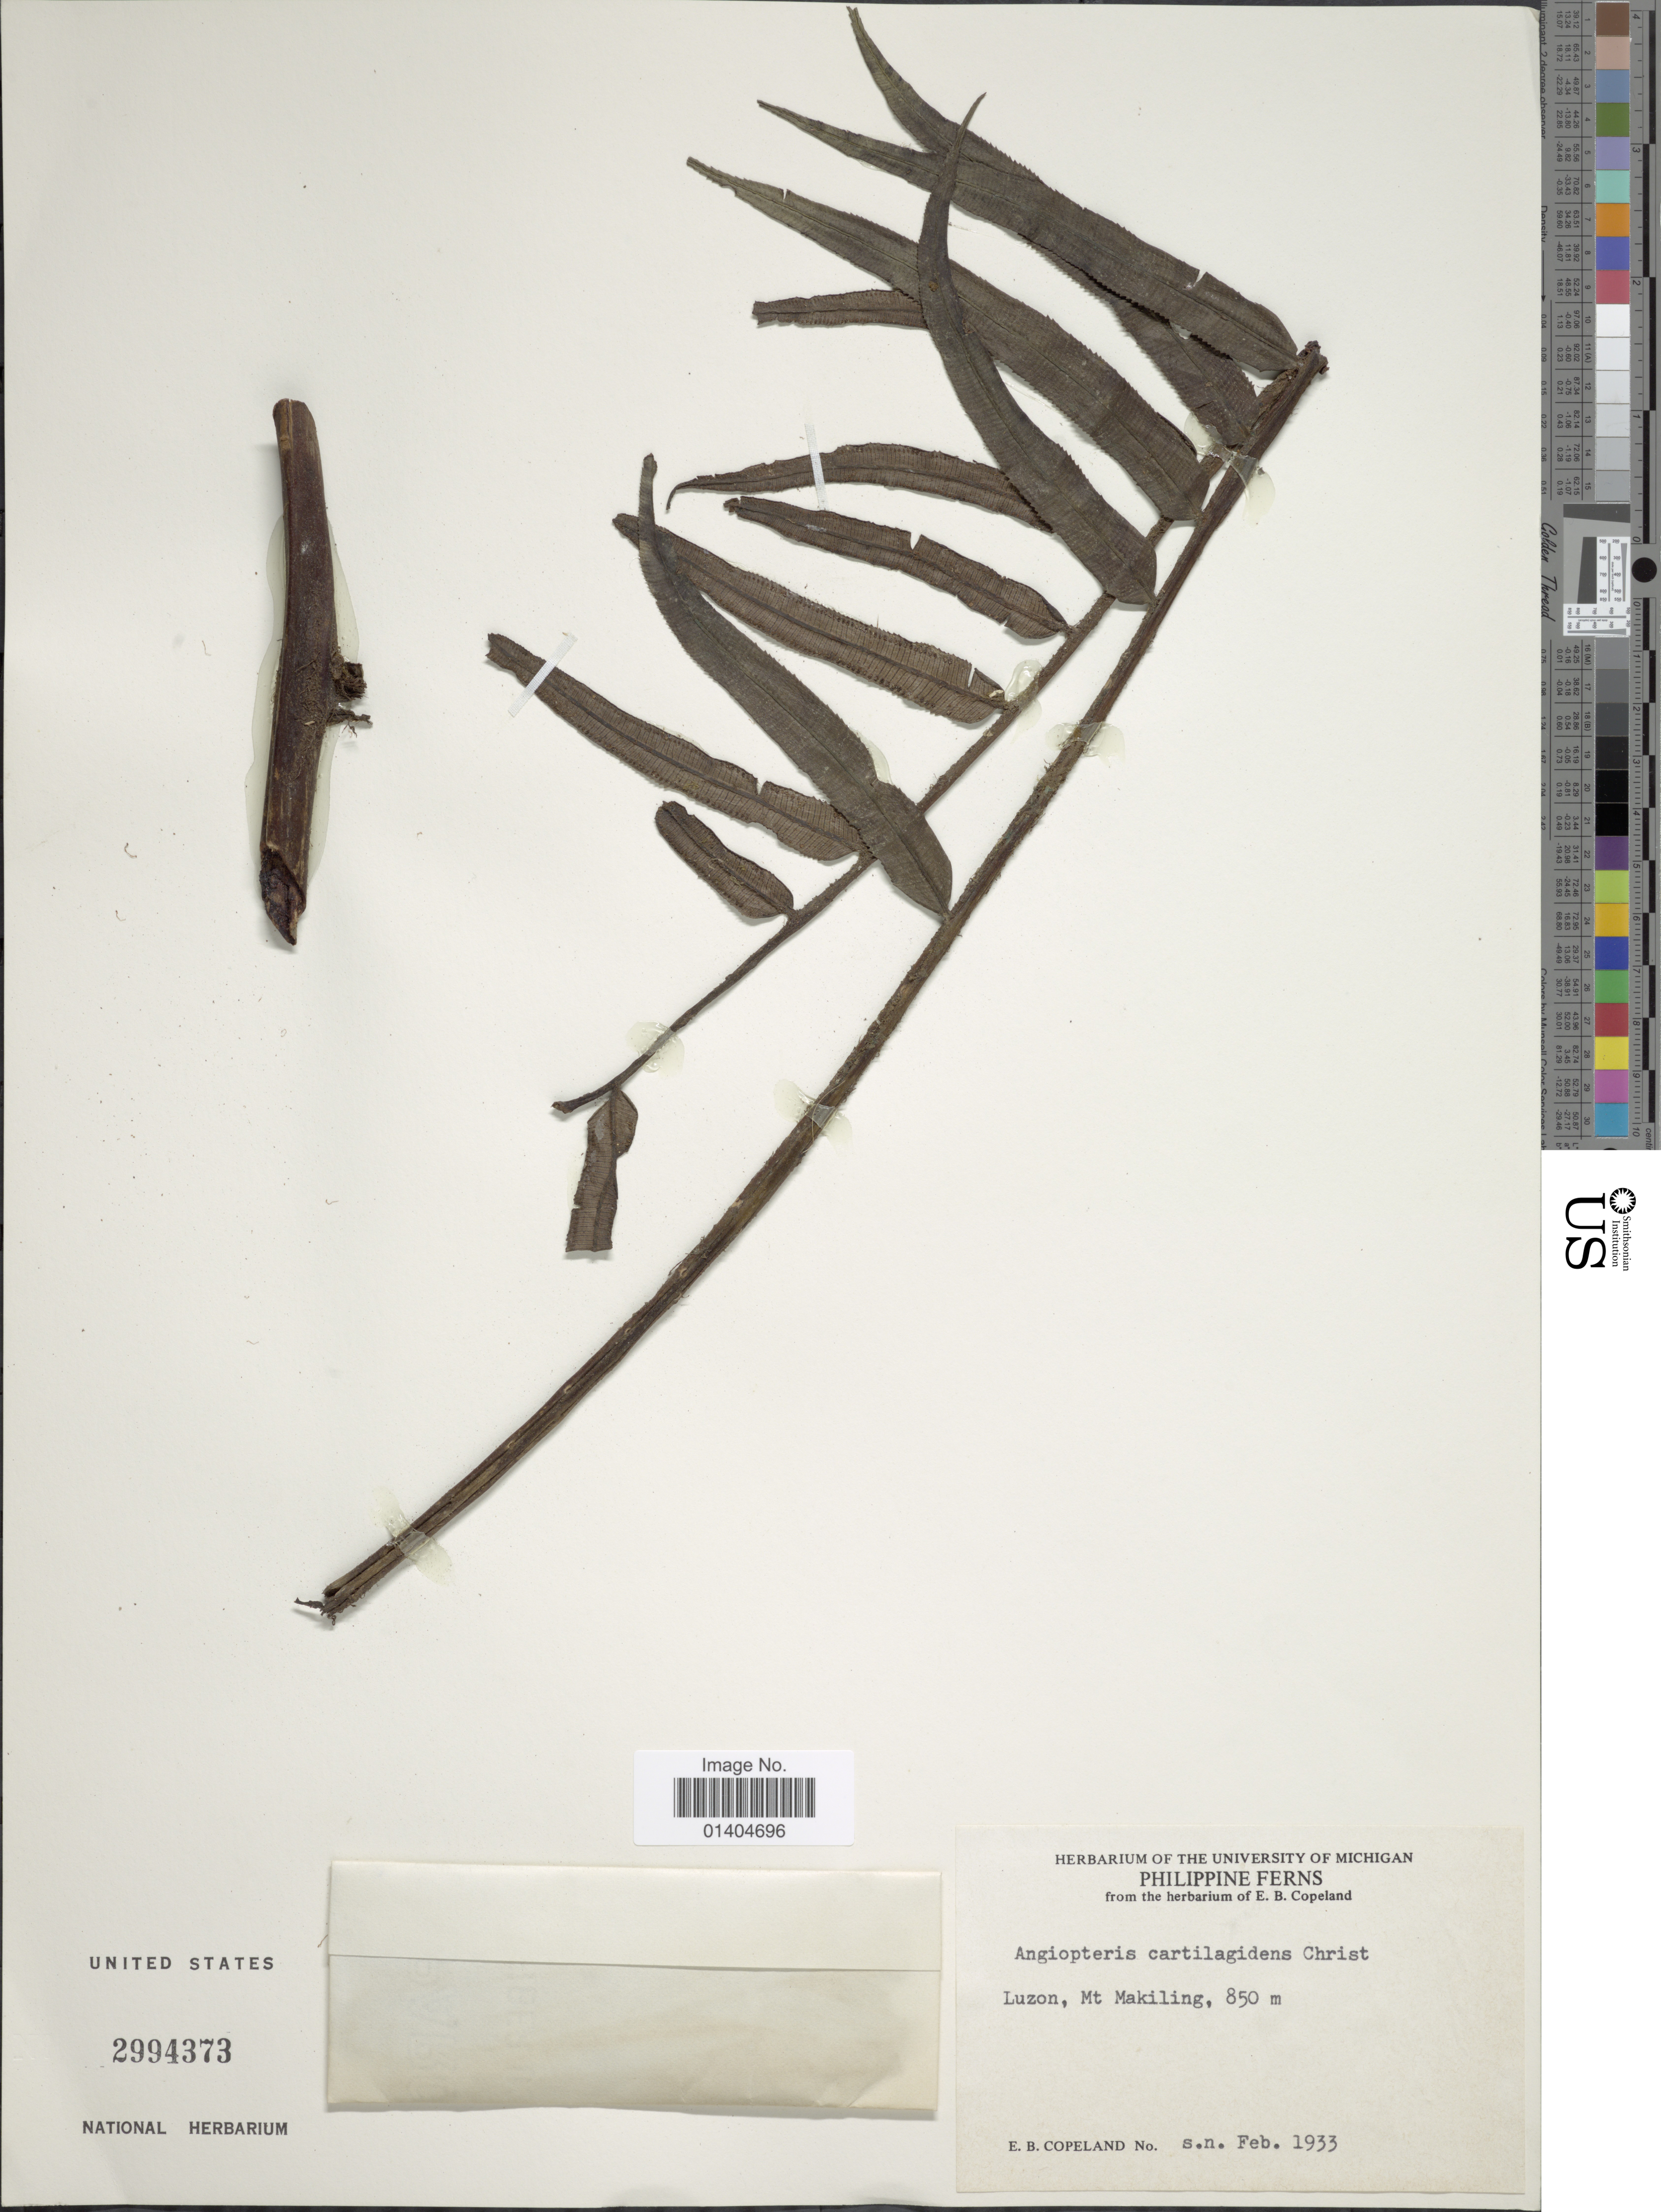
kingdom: Plantae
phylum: Tracheophyta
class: Polypodiopsida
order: Marattiales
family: Marattiaceae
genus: Angiopteris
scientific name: Angiopteris cartilagidens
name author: Christ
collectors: E. B. Copeland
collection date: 1933-02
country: Philippines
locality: Luzon, Mt. Makiling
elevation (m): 850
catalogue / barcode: US 2994373